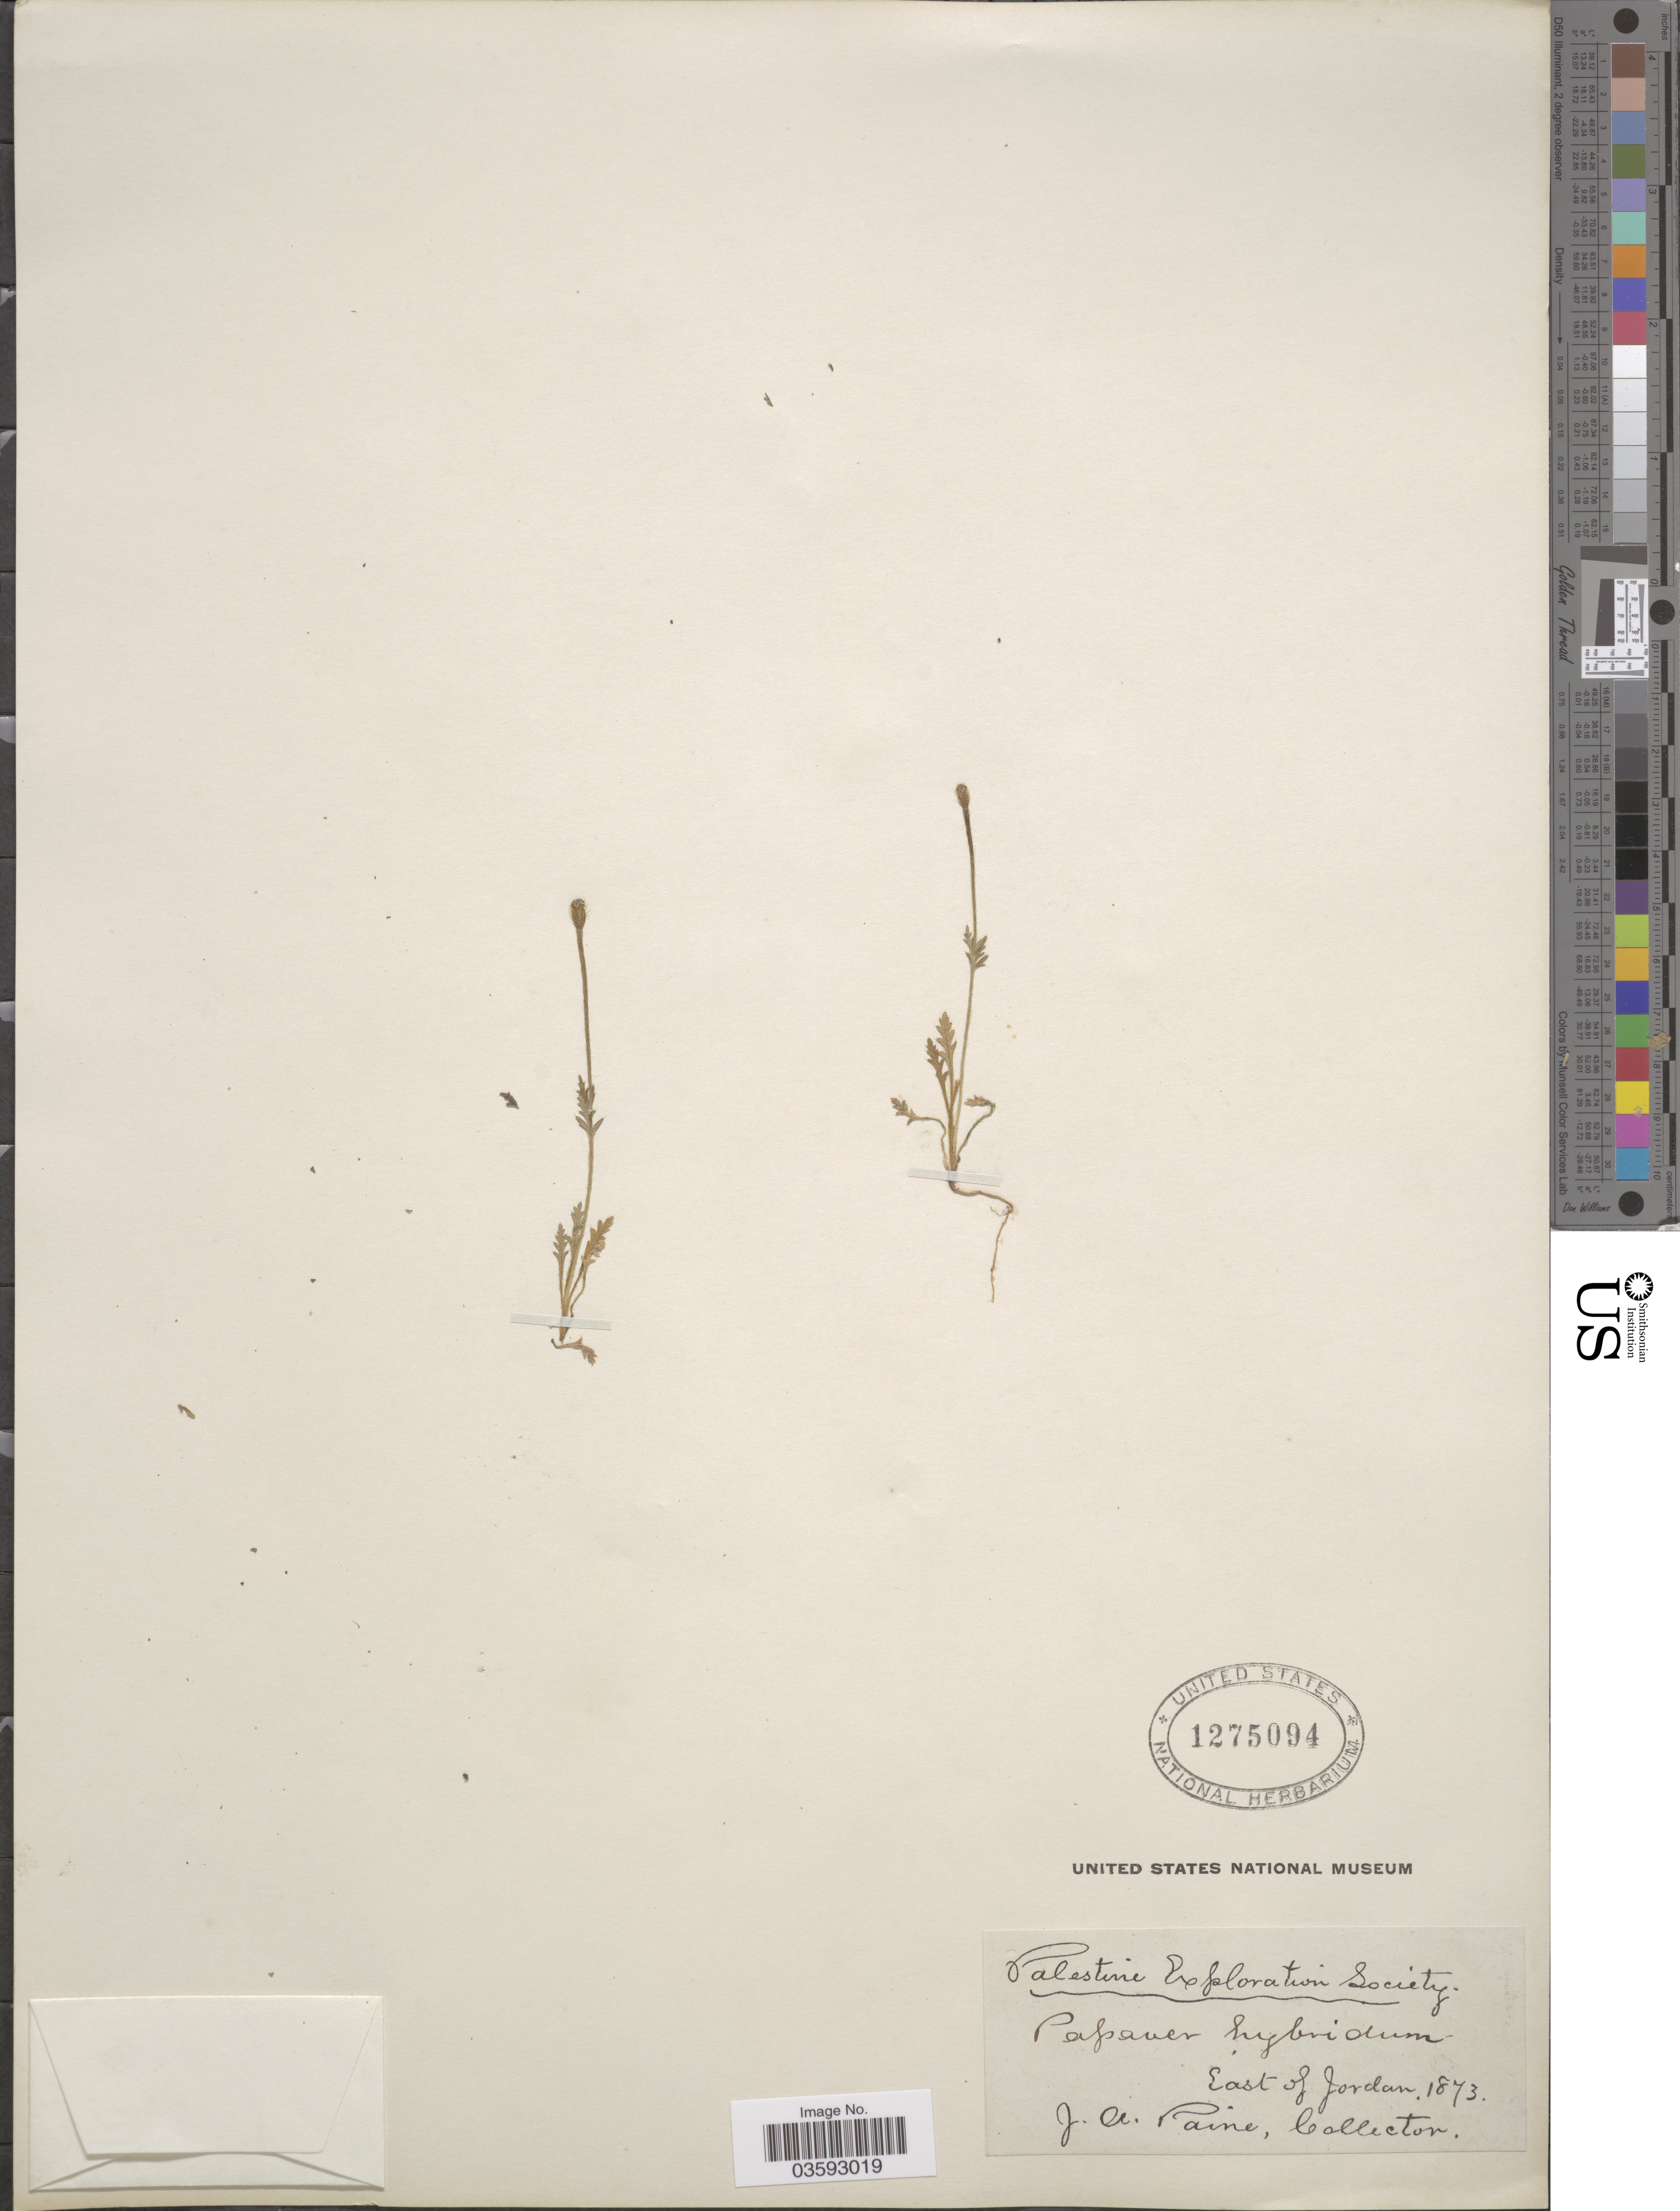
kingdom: Plantae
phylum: Tracheophyta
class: Magnoliopsida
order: Ranunculales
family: Papaveraceae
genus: Papaver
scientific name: Papaver hybridum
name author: L.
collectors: J. A. Paine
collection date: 1873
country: Israel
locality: Palestine. East of Jordan.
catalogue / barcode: US 1275094